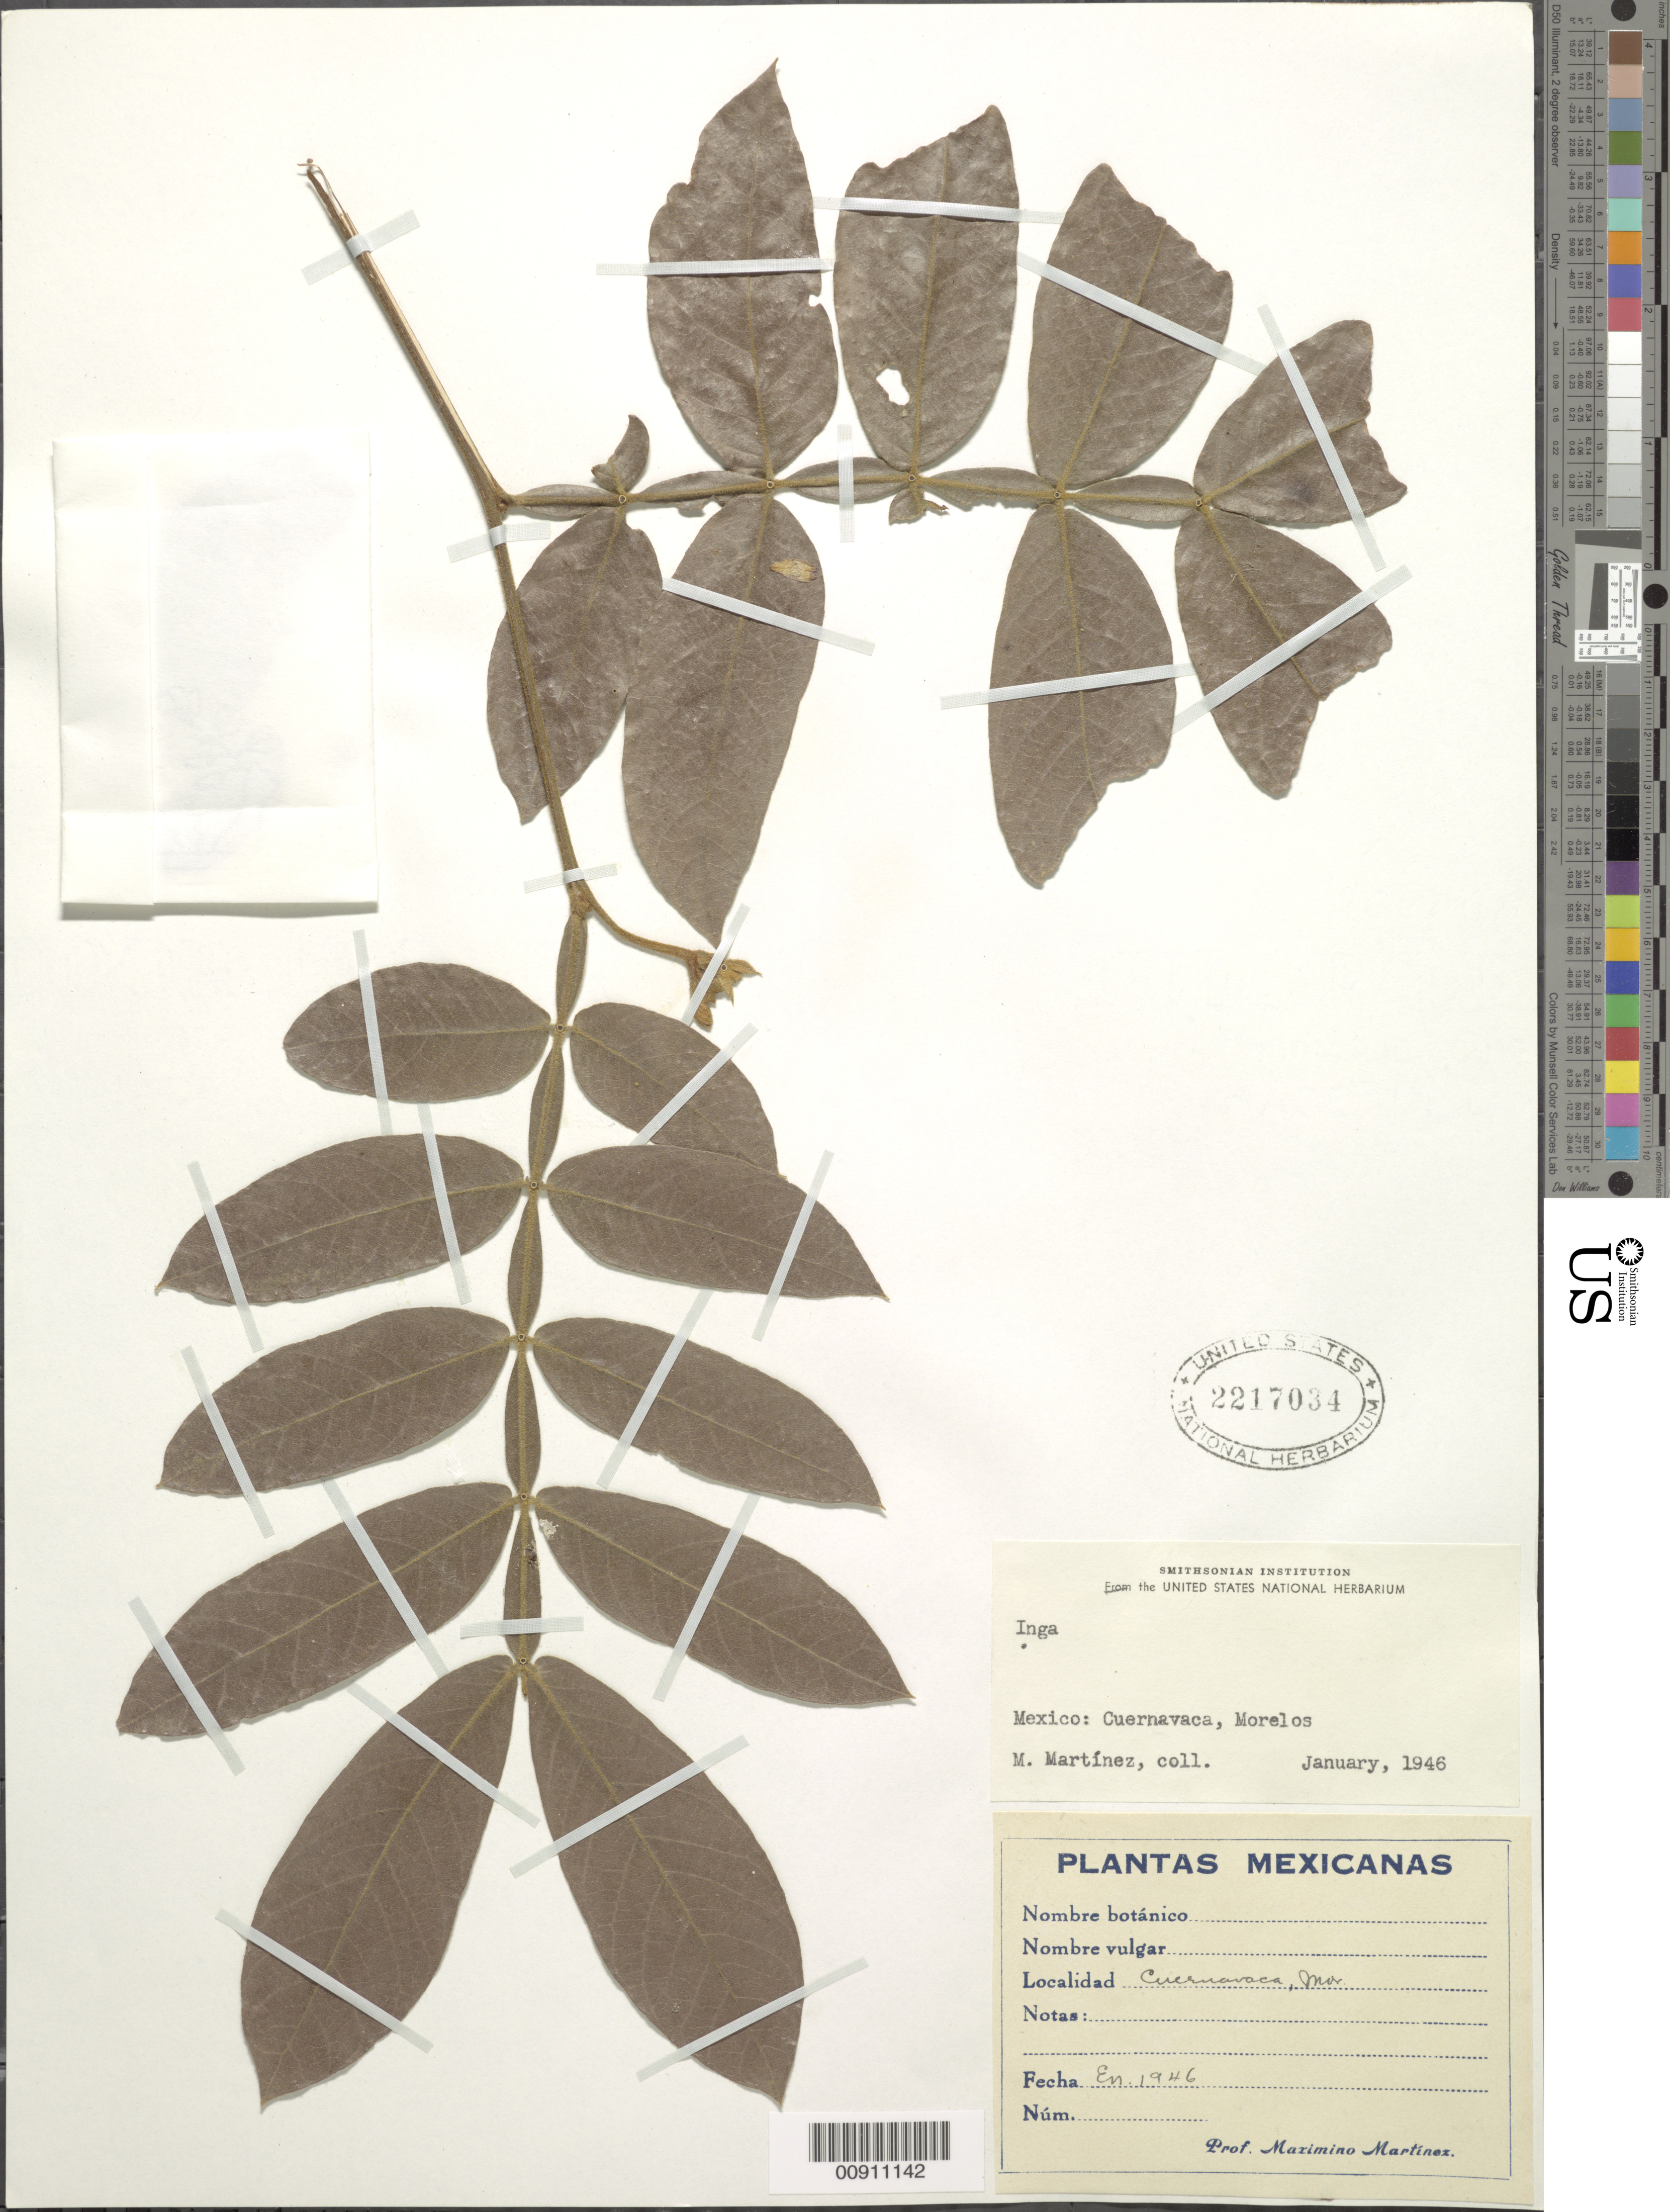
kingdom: Plantae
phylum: Tracheophyta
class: Magnoliopsida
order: Fabales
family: Fabaceae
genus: Inga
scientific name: Inga sp.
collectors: M. Martinez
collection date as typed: Jan 1946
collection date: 1946-01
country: Mexico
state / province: Morelos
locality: Cuernavaca, Morelos.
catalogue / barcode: US 2217034